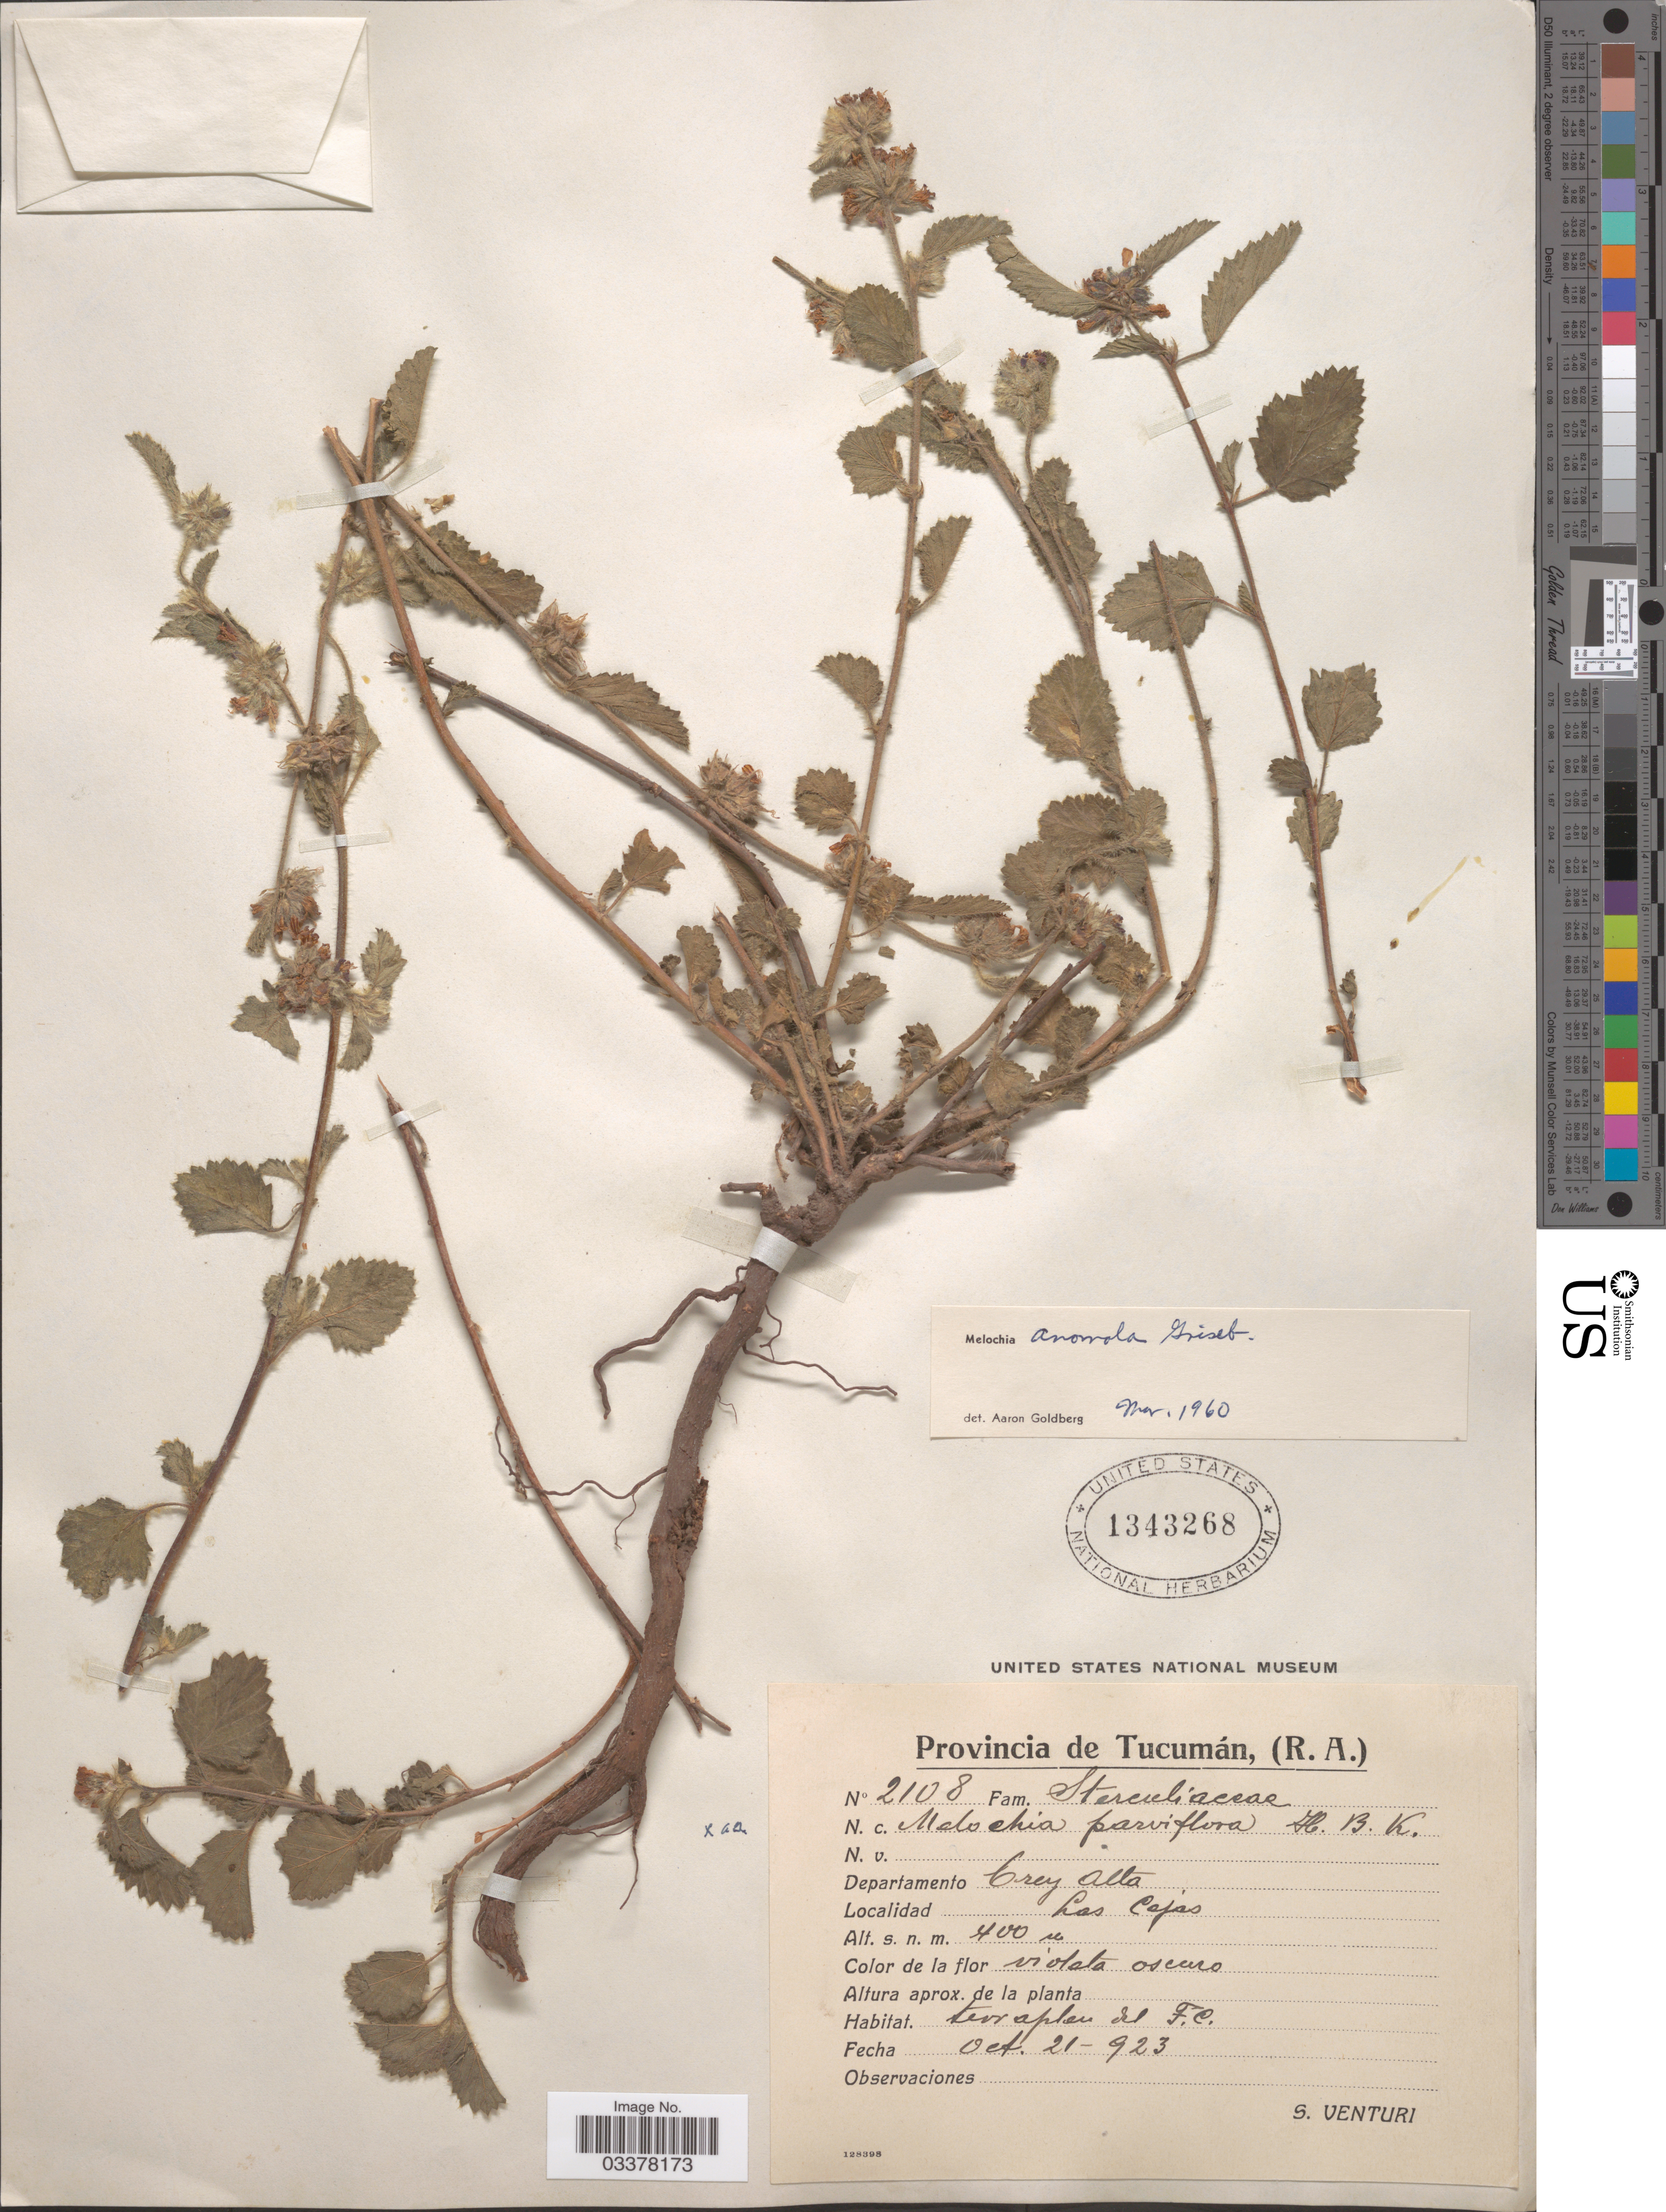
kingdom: Plantae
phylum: Tracheophyta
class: Magnoliopsida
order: Malvales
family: Malvaceae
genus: Melochia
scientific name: Melochia anomala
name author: Griseb.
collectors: S. Venturi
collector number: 2108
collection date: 1923-10-21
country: Argentina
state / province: Tucuman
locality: Departamento Cruz Alta. Las Cajas.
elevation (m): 400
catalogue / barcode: US 1343268